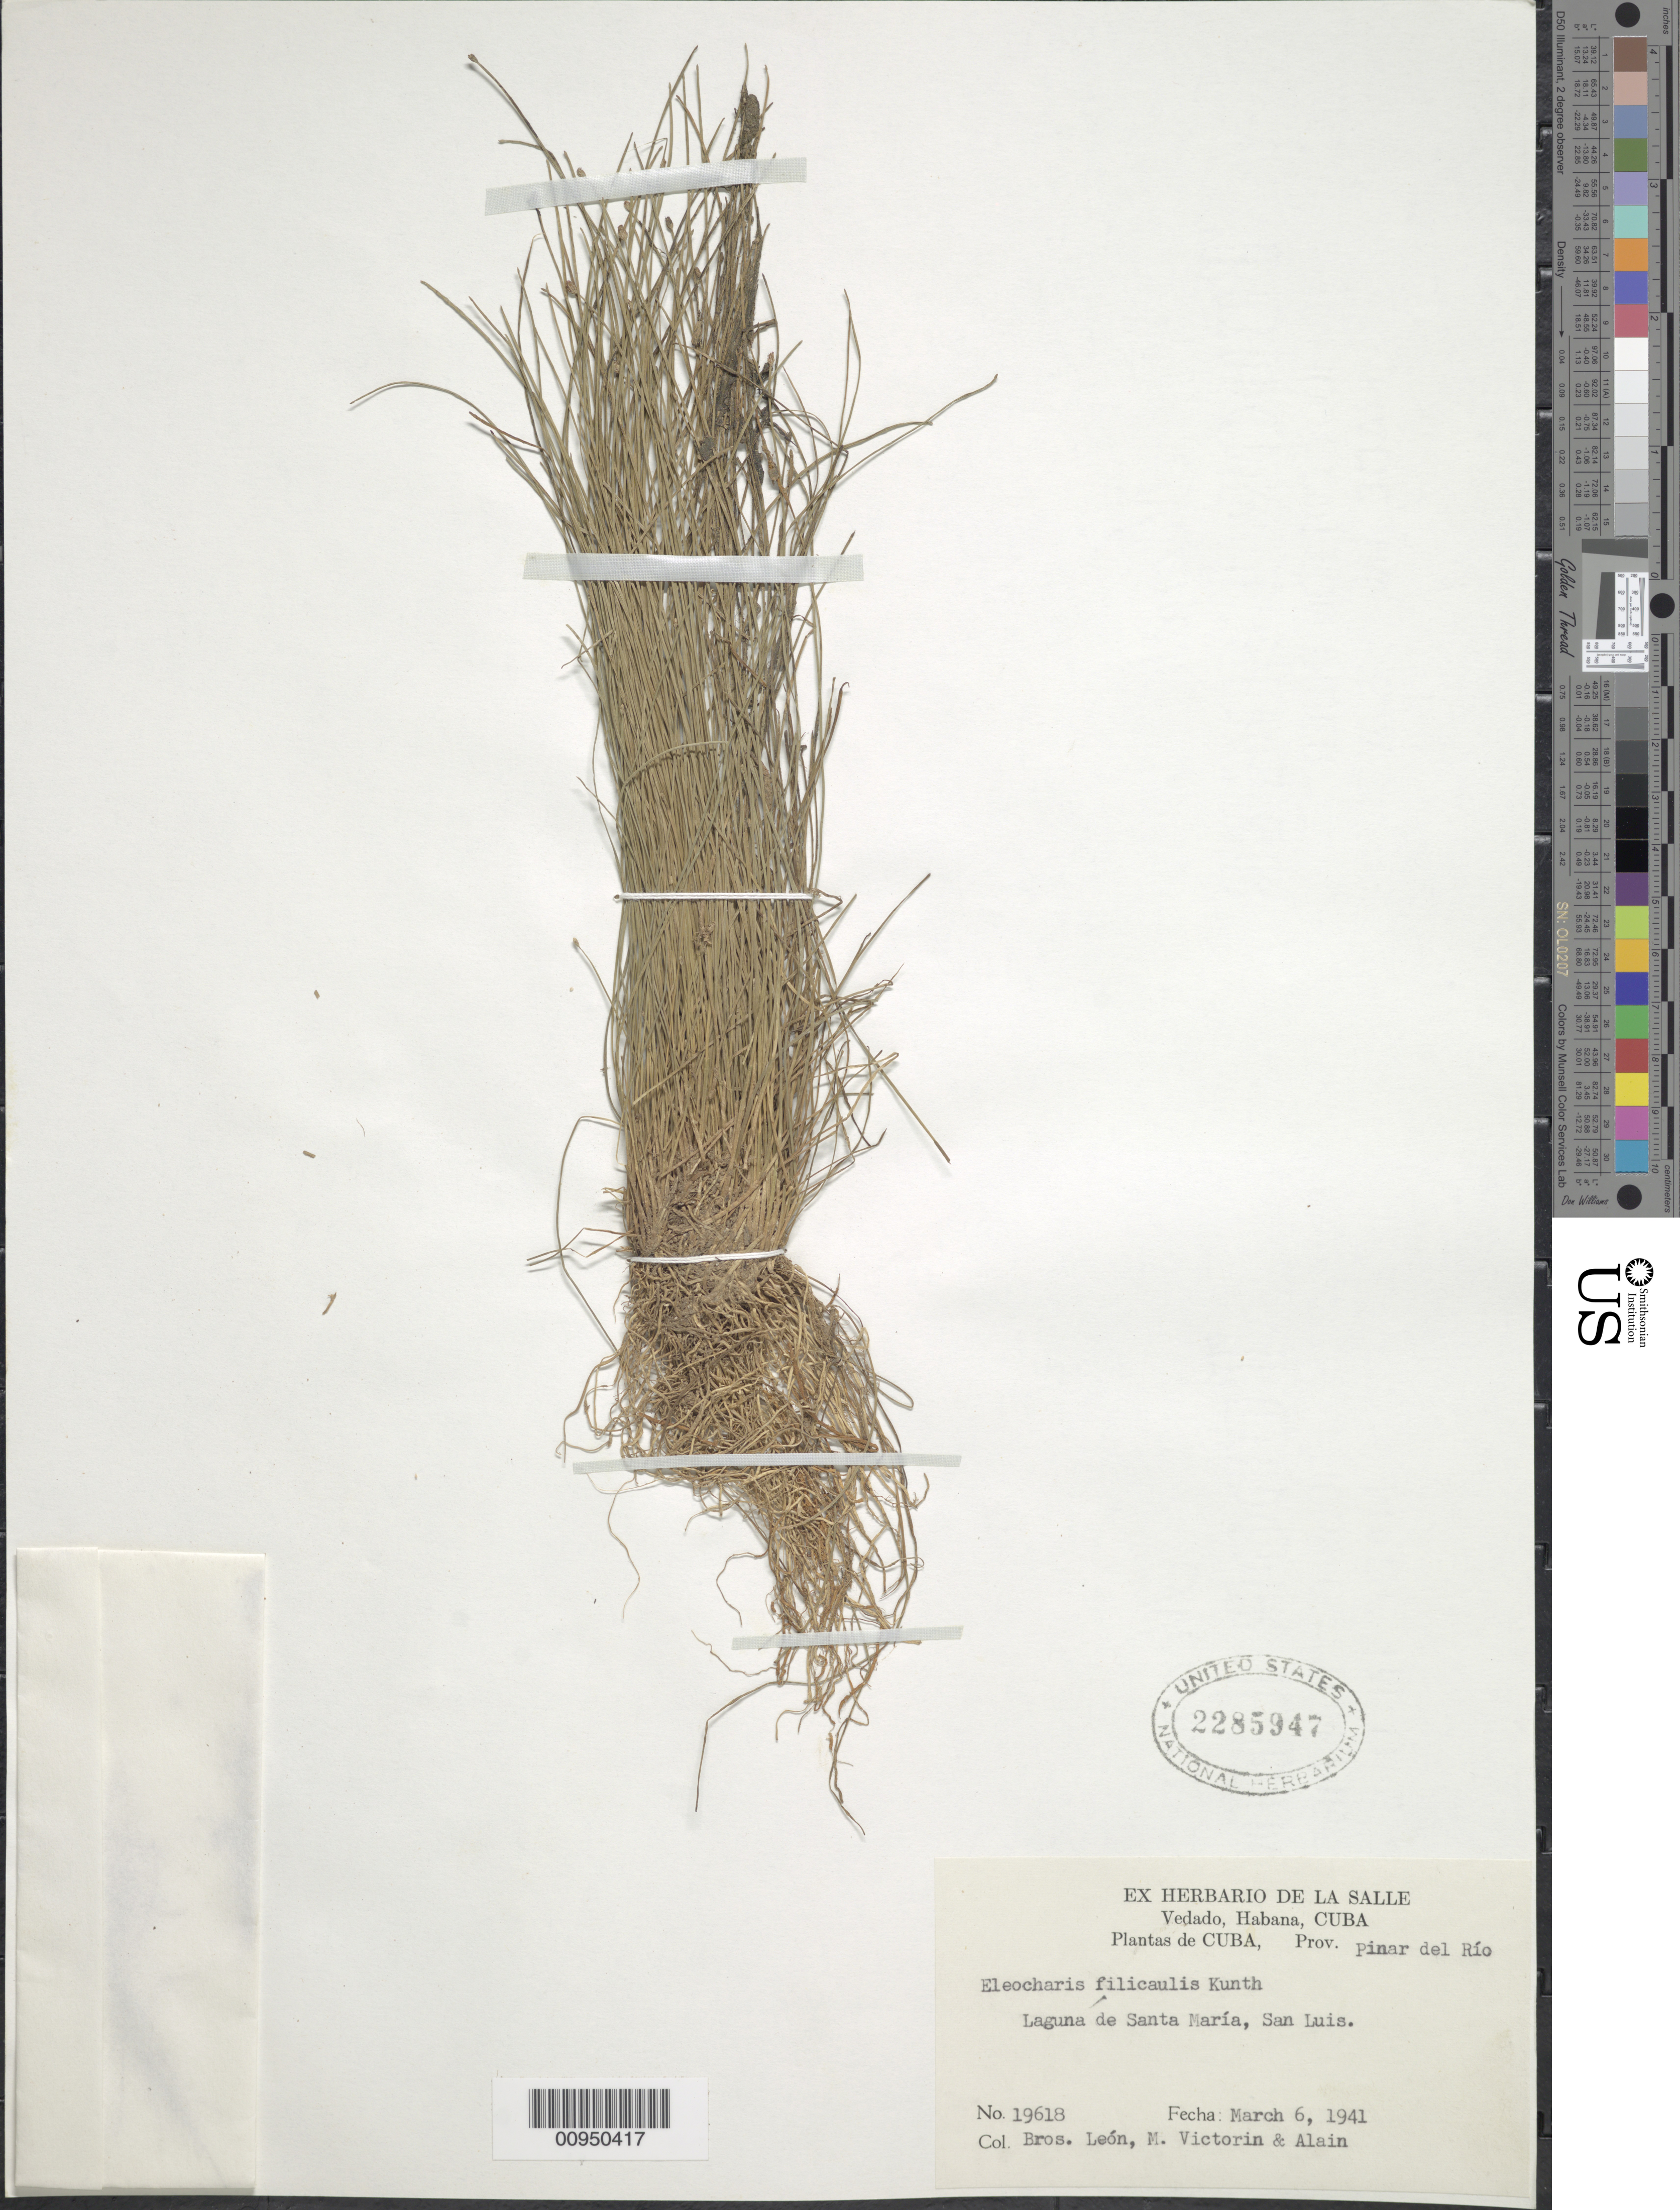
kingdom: Plantae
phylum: Tracheophyta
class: Liliopsida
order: Poales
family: Cyperaceae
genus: Eleocharis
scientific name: Eleocharis filiculmis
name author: Kunth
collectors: Bro. León & F. Victorin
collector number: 19618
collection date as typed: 06 Mar 1941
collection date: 1941-03-06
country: Cuba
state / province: Pinar del Rio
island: Cuba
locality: Laguna de Santa María, San Luis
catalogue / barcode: US 2285947